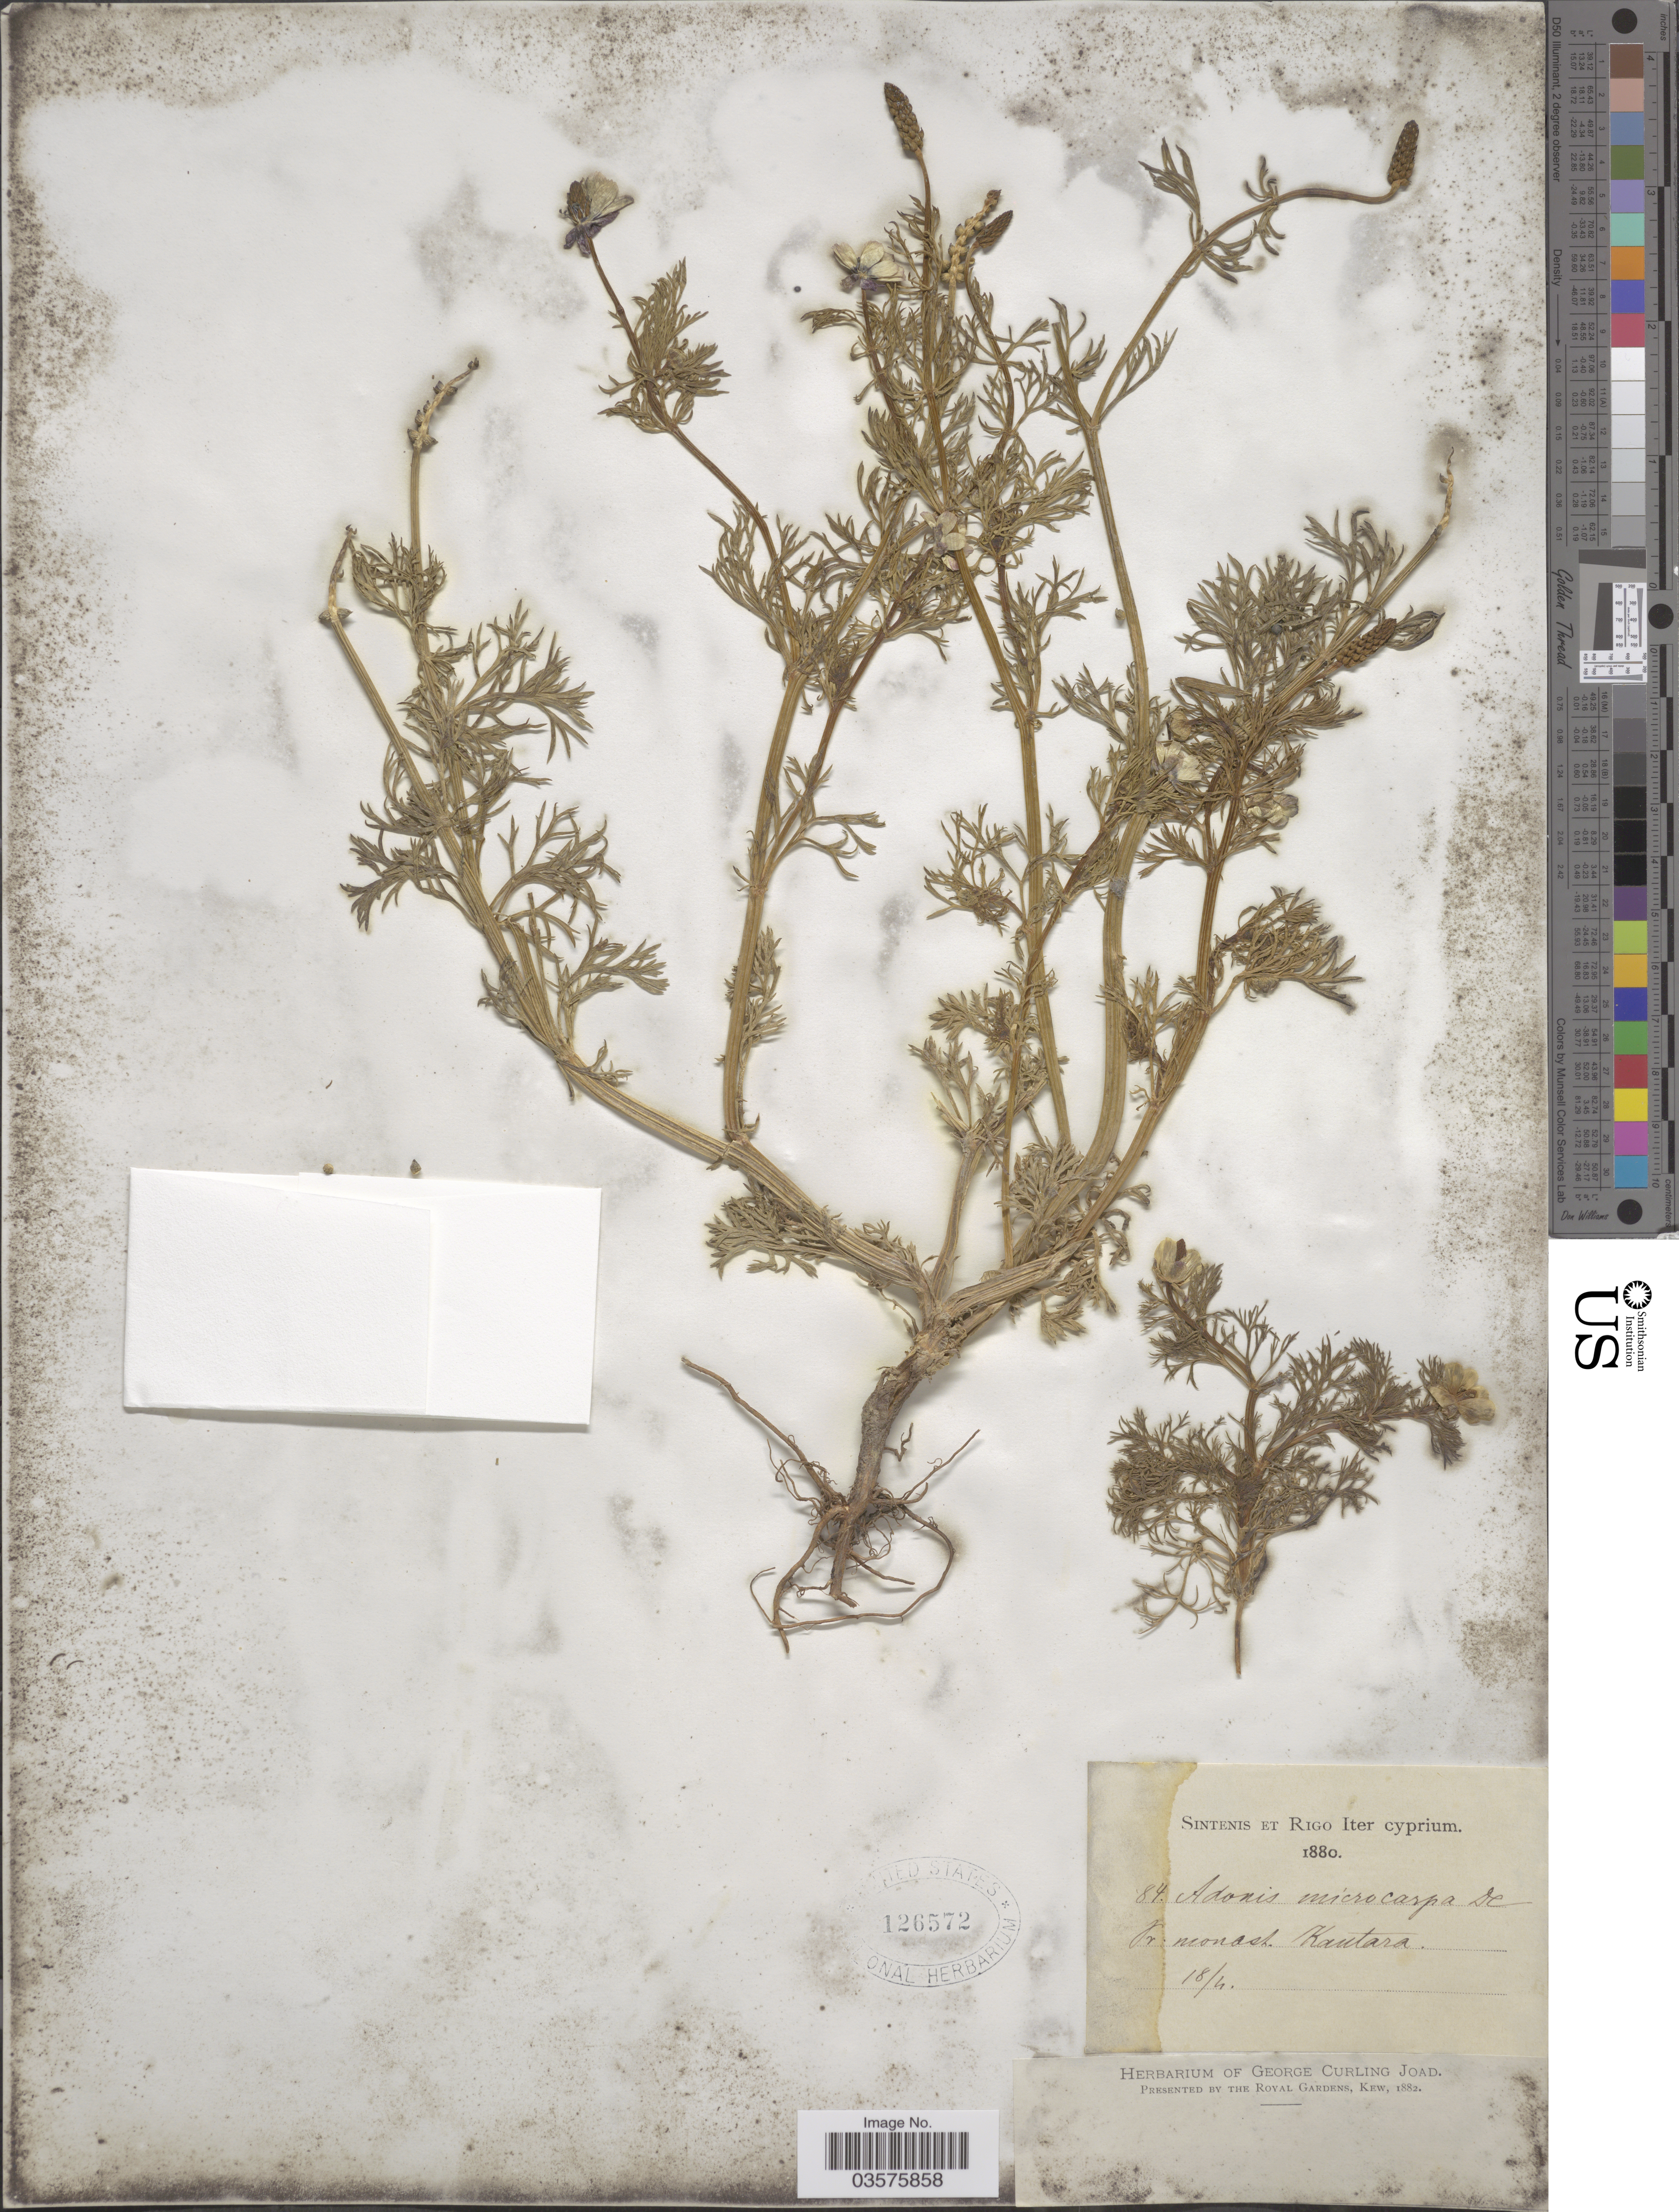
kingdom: Plantae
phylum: Tracheophyta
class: Magnoliopsida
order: Ranunculales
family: Ranunculaceae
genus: Adonis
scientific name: Adonis microcarpa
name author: DC.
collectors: -. Sintenis & -- Rigo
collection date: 1880-04-18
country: Cyprus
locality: Iter cyprium. Pr [interpreted]. monash. Kantara.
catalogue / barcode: US 126572